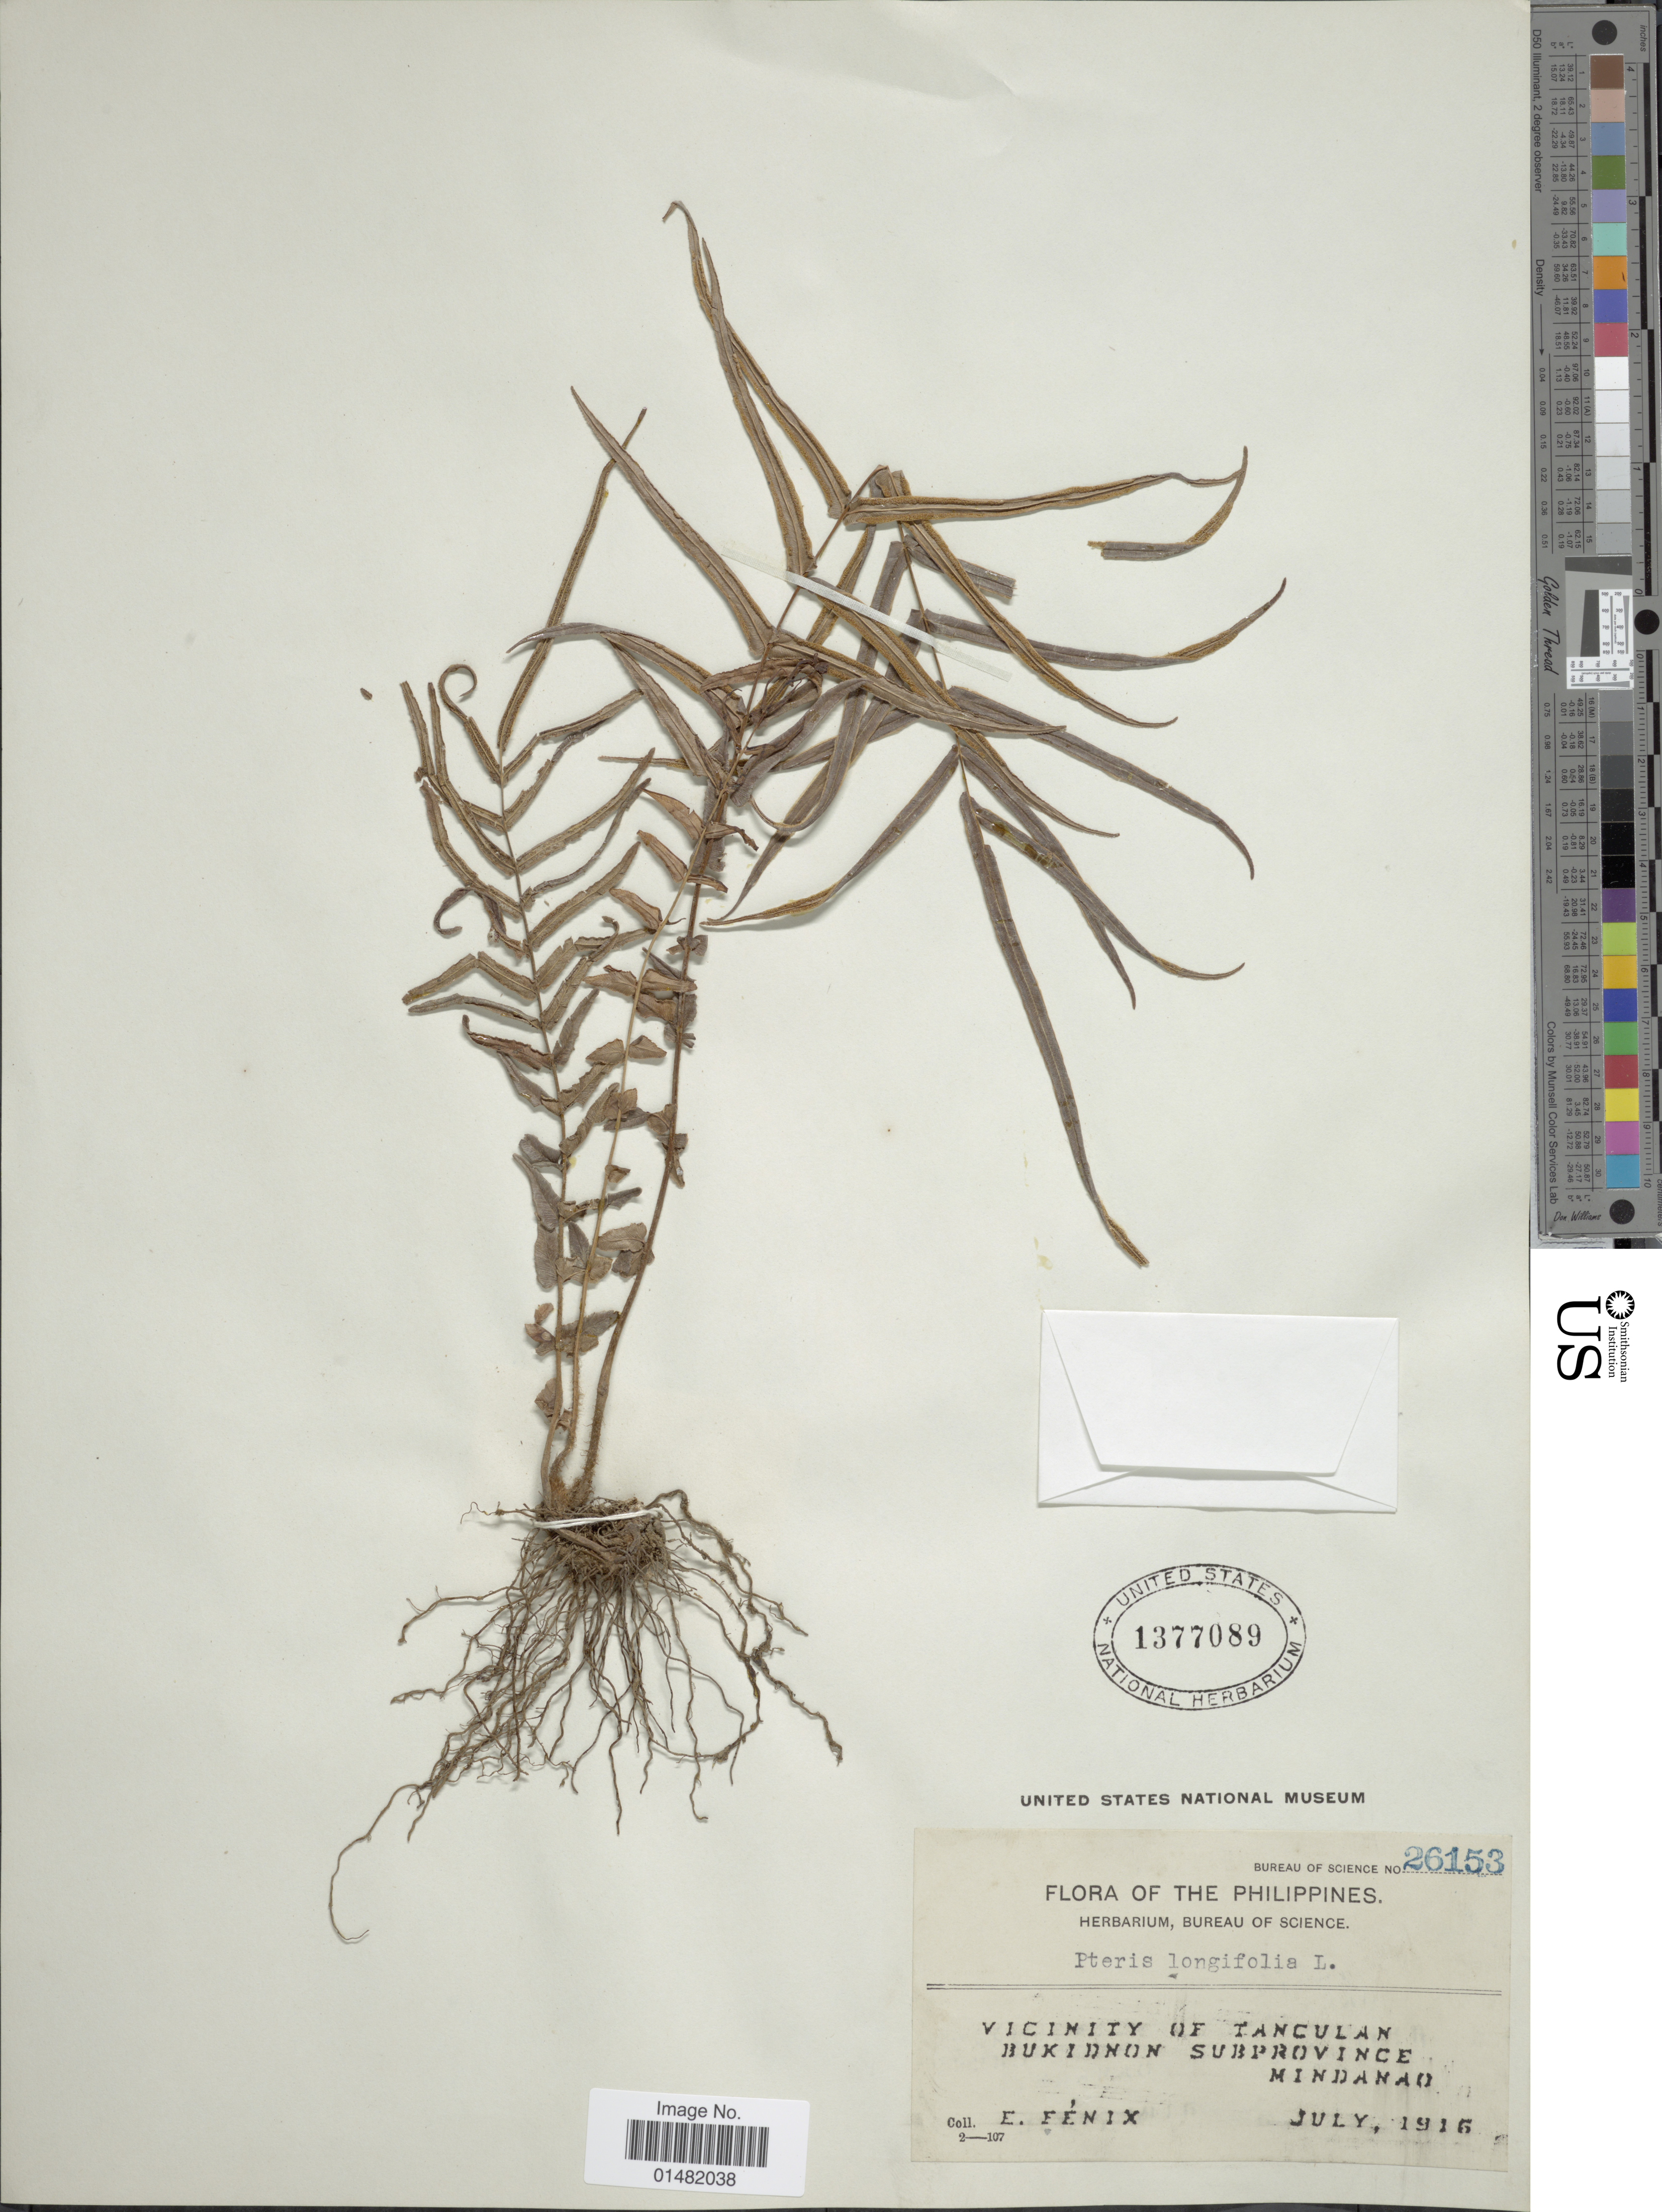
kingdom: Plantae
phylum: Tracheophyta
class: Polypodiopsida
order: Polypodiales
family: Pteridaceae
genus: Pteris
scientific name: Pteris vittata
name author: L.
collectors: E. Fénix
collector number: Bureau of Science 26153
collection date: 1916-07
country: Philippines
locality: Vicinity of Tanculan, Bukidnon Subprovince, Mindanao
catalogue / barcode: US 1377089